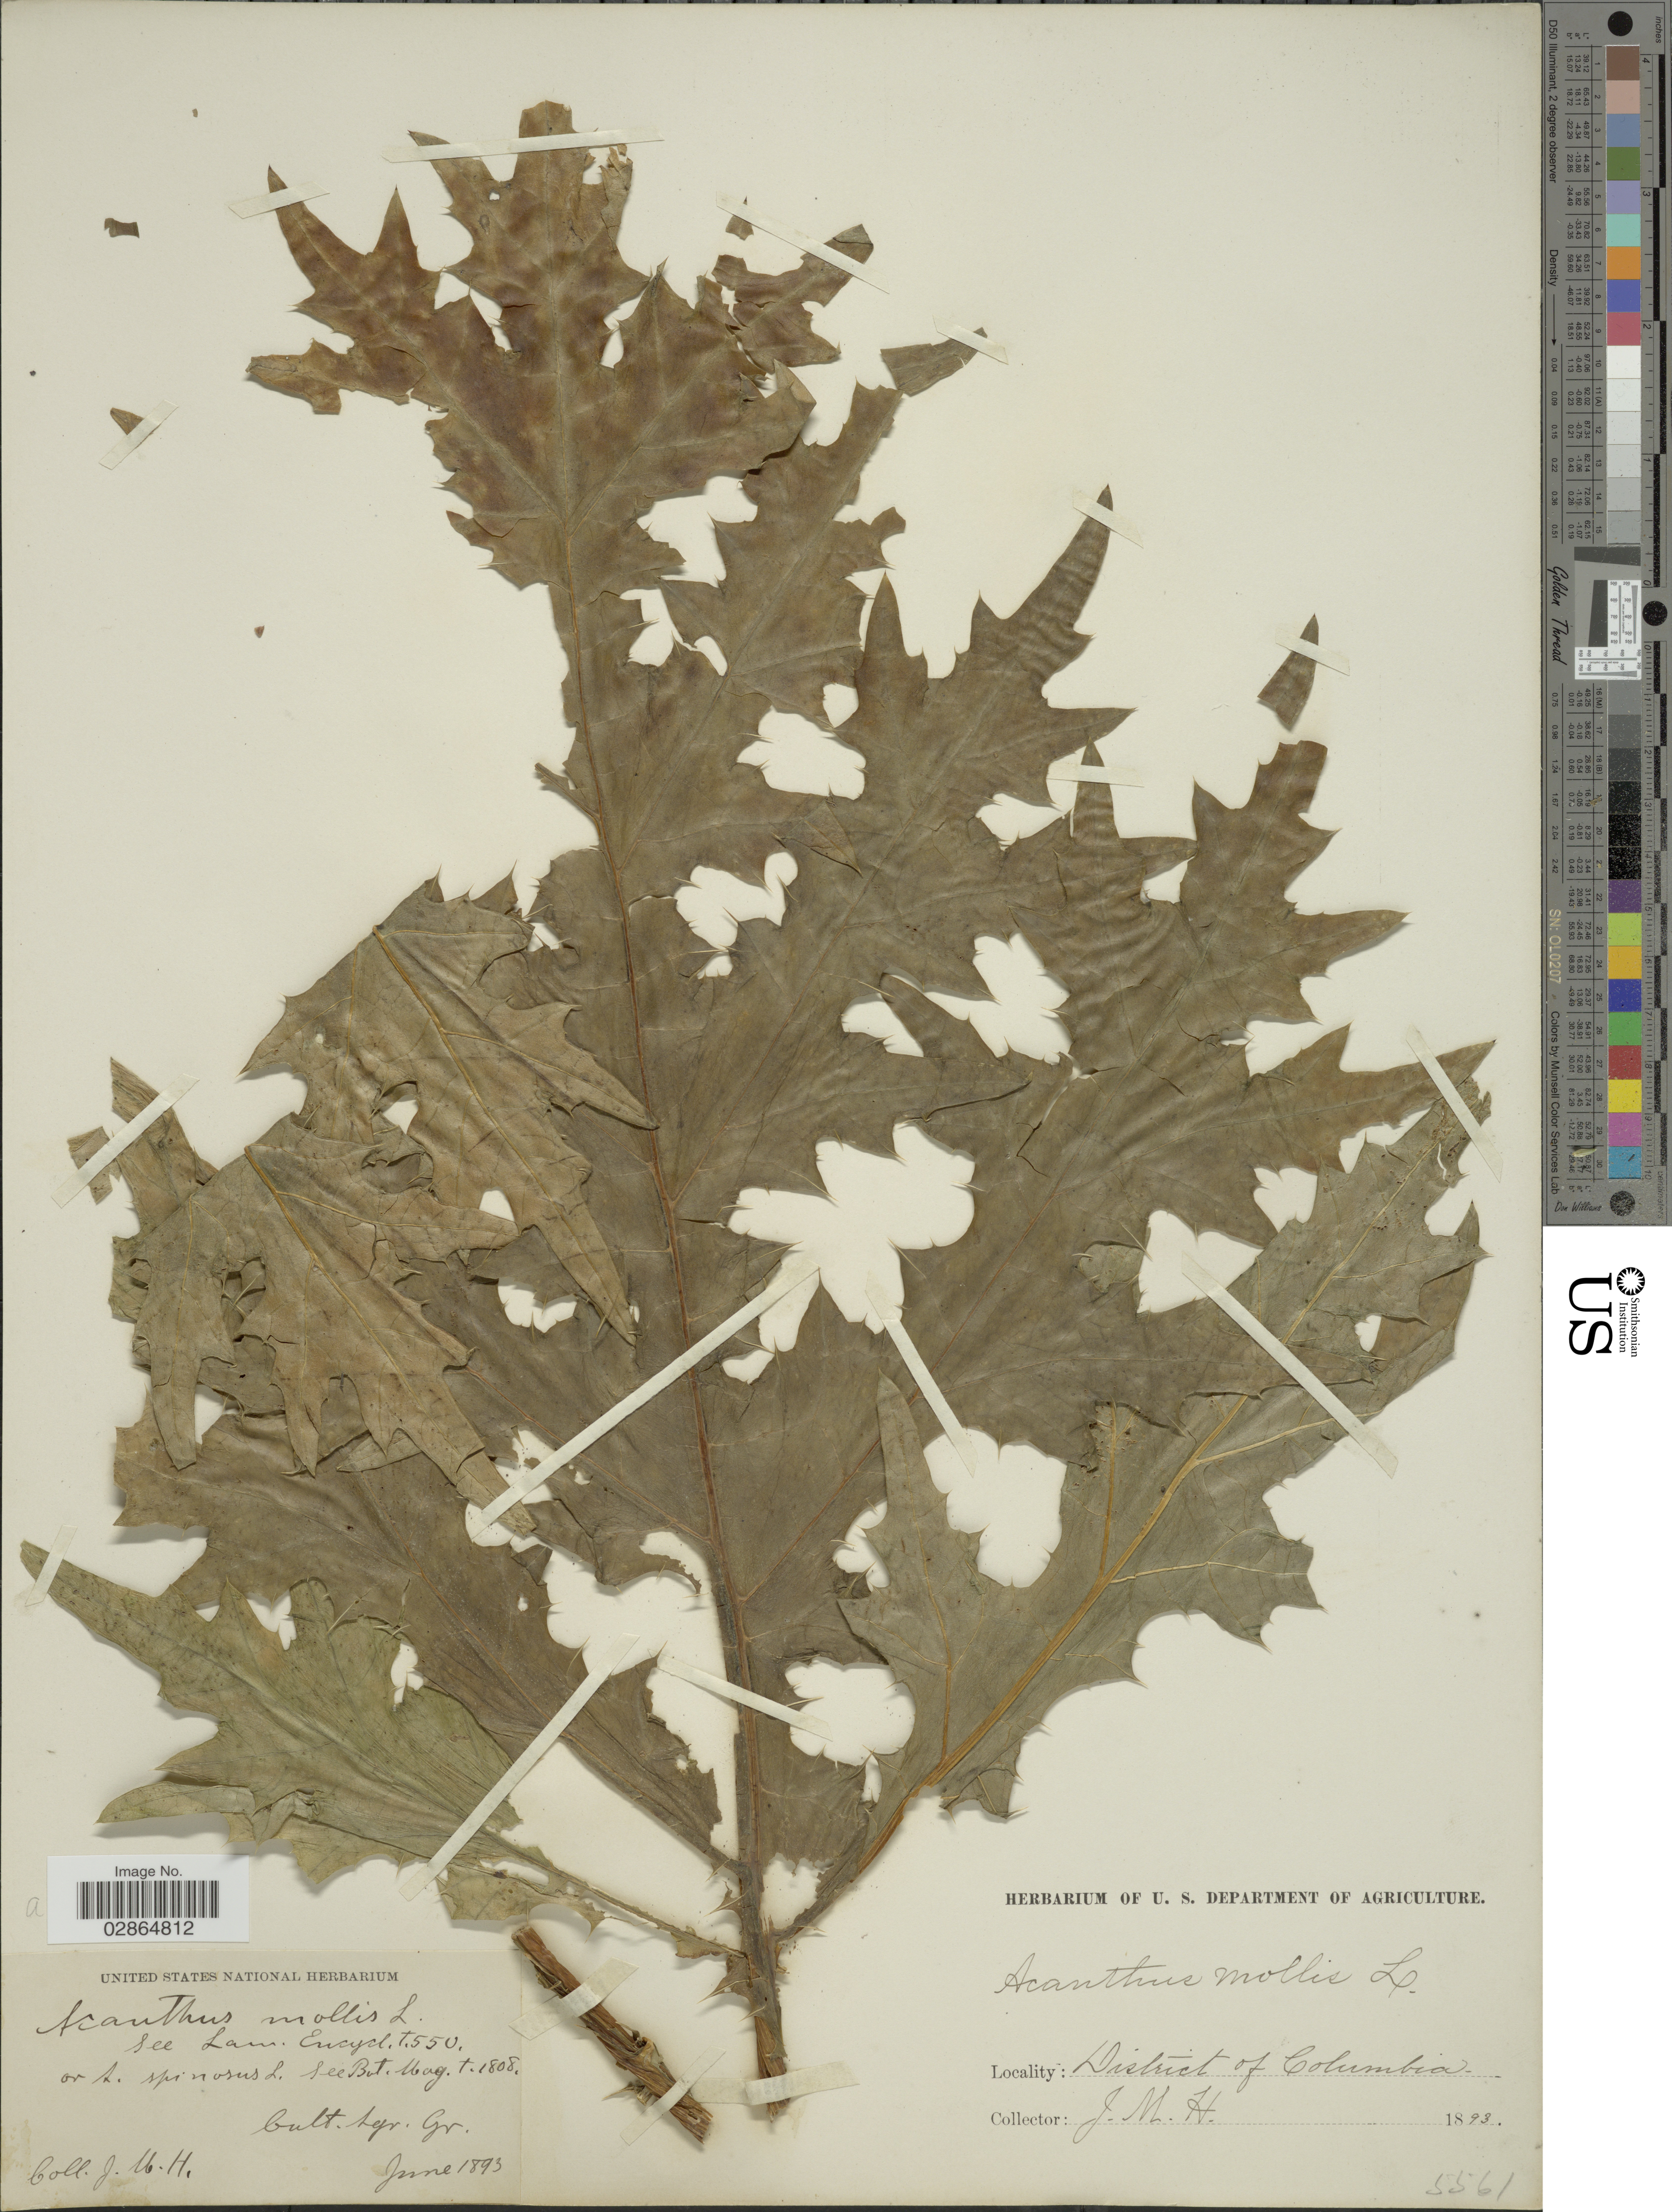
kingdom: Plantae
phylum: Tracheophyta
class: Magnoliopsida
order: Lamiales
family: Acanthaceae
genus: Acanthus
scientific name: Acanthus mollis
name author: L.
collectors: J. M. H.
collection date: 1893-06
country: United States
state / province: District of Columbia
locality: Cult. Agr. Gr.